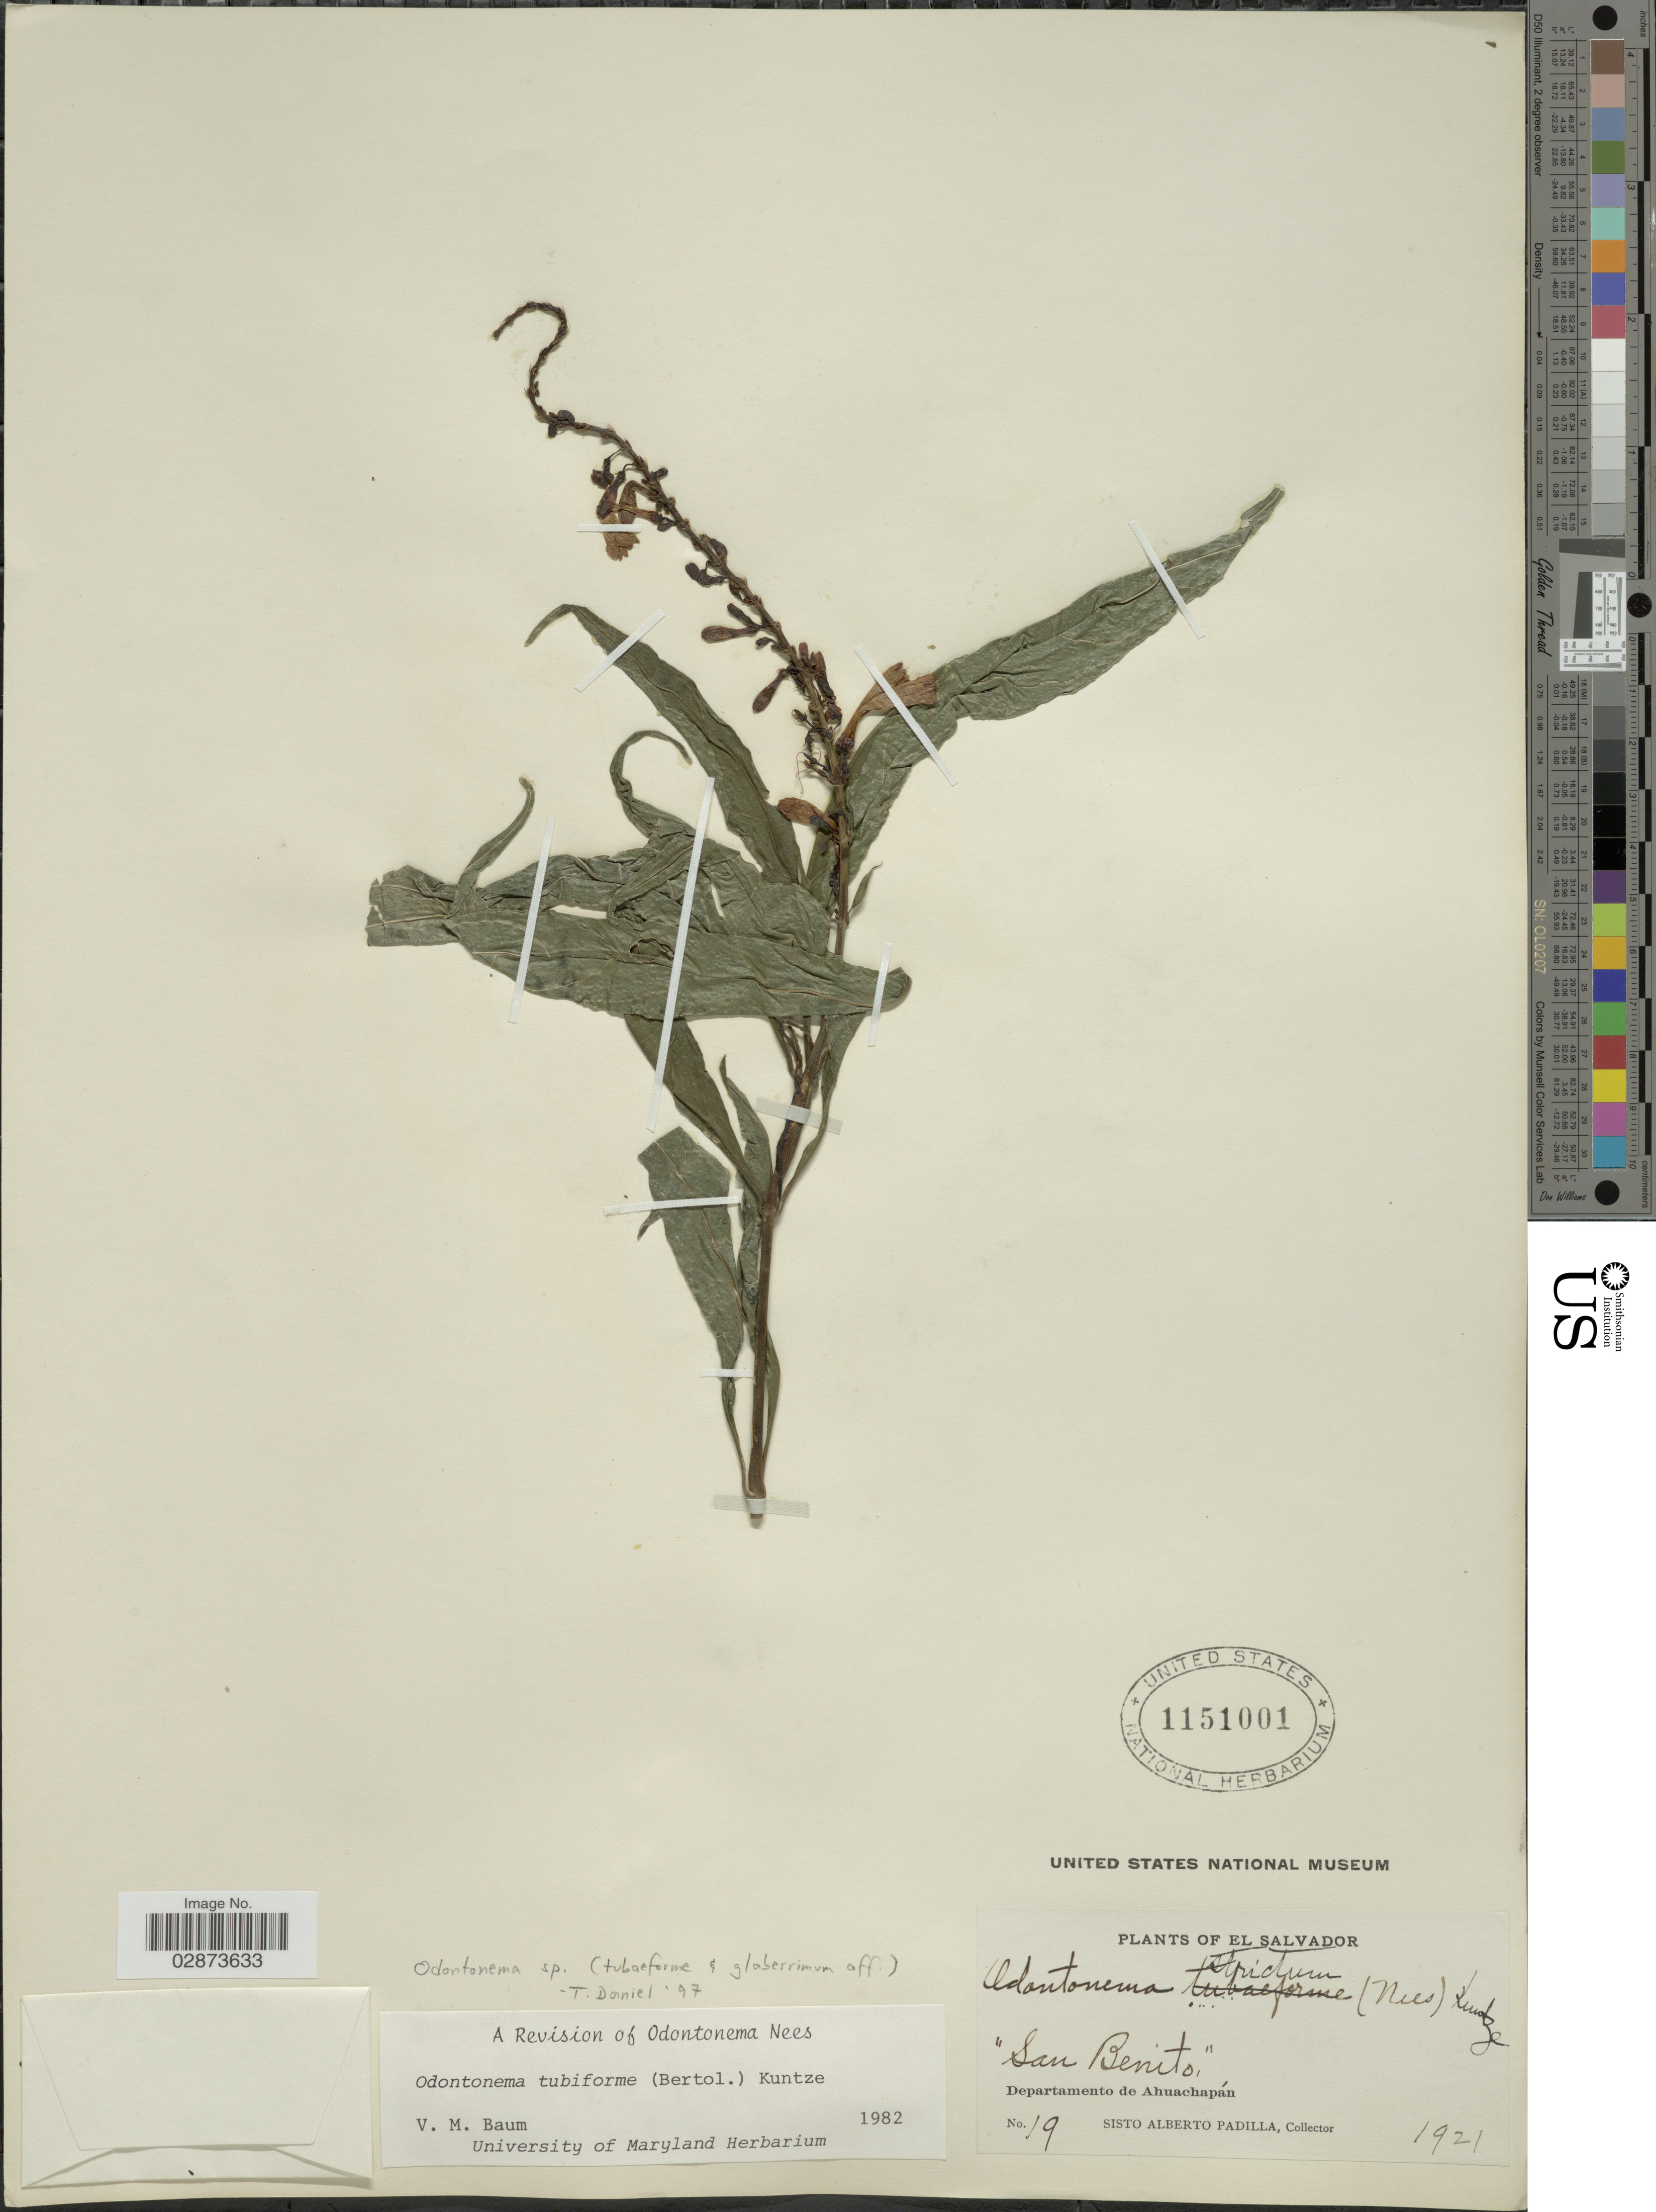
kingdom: Plantae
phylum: Tracheophyta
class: Magnoliopsida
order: Lamiales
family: Acanthaceae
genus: Odontonema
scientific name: Odontonema tubaeforme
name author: (Bertol.) Kuntze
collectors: S. A. Padilla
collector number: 19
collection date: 1921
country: El Salvador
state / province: Ahuachapan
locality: Departamento de Ahuachapán.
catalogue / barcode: US 1151001